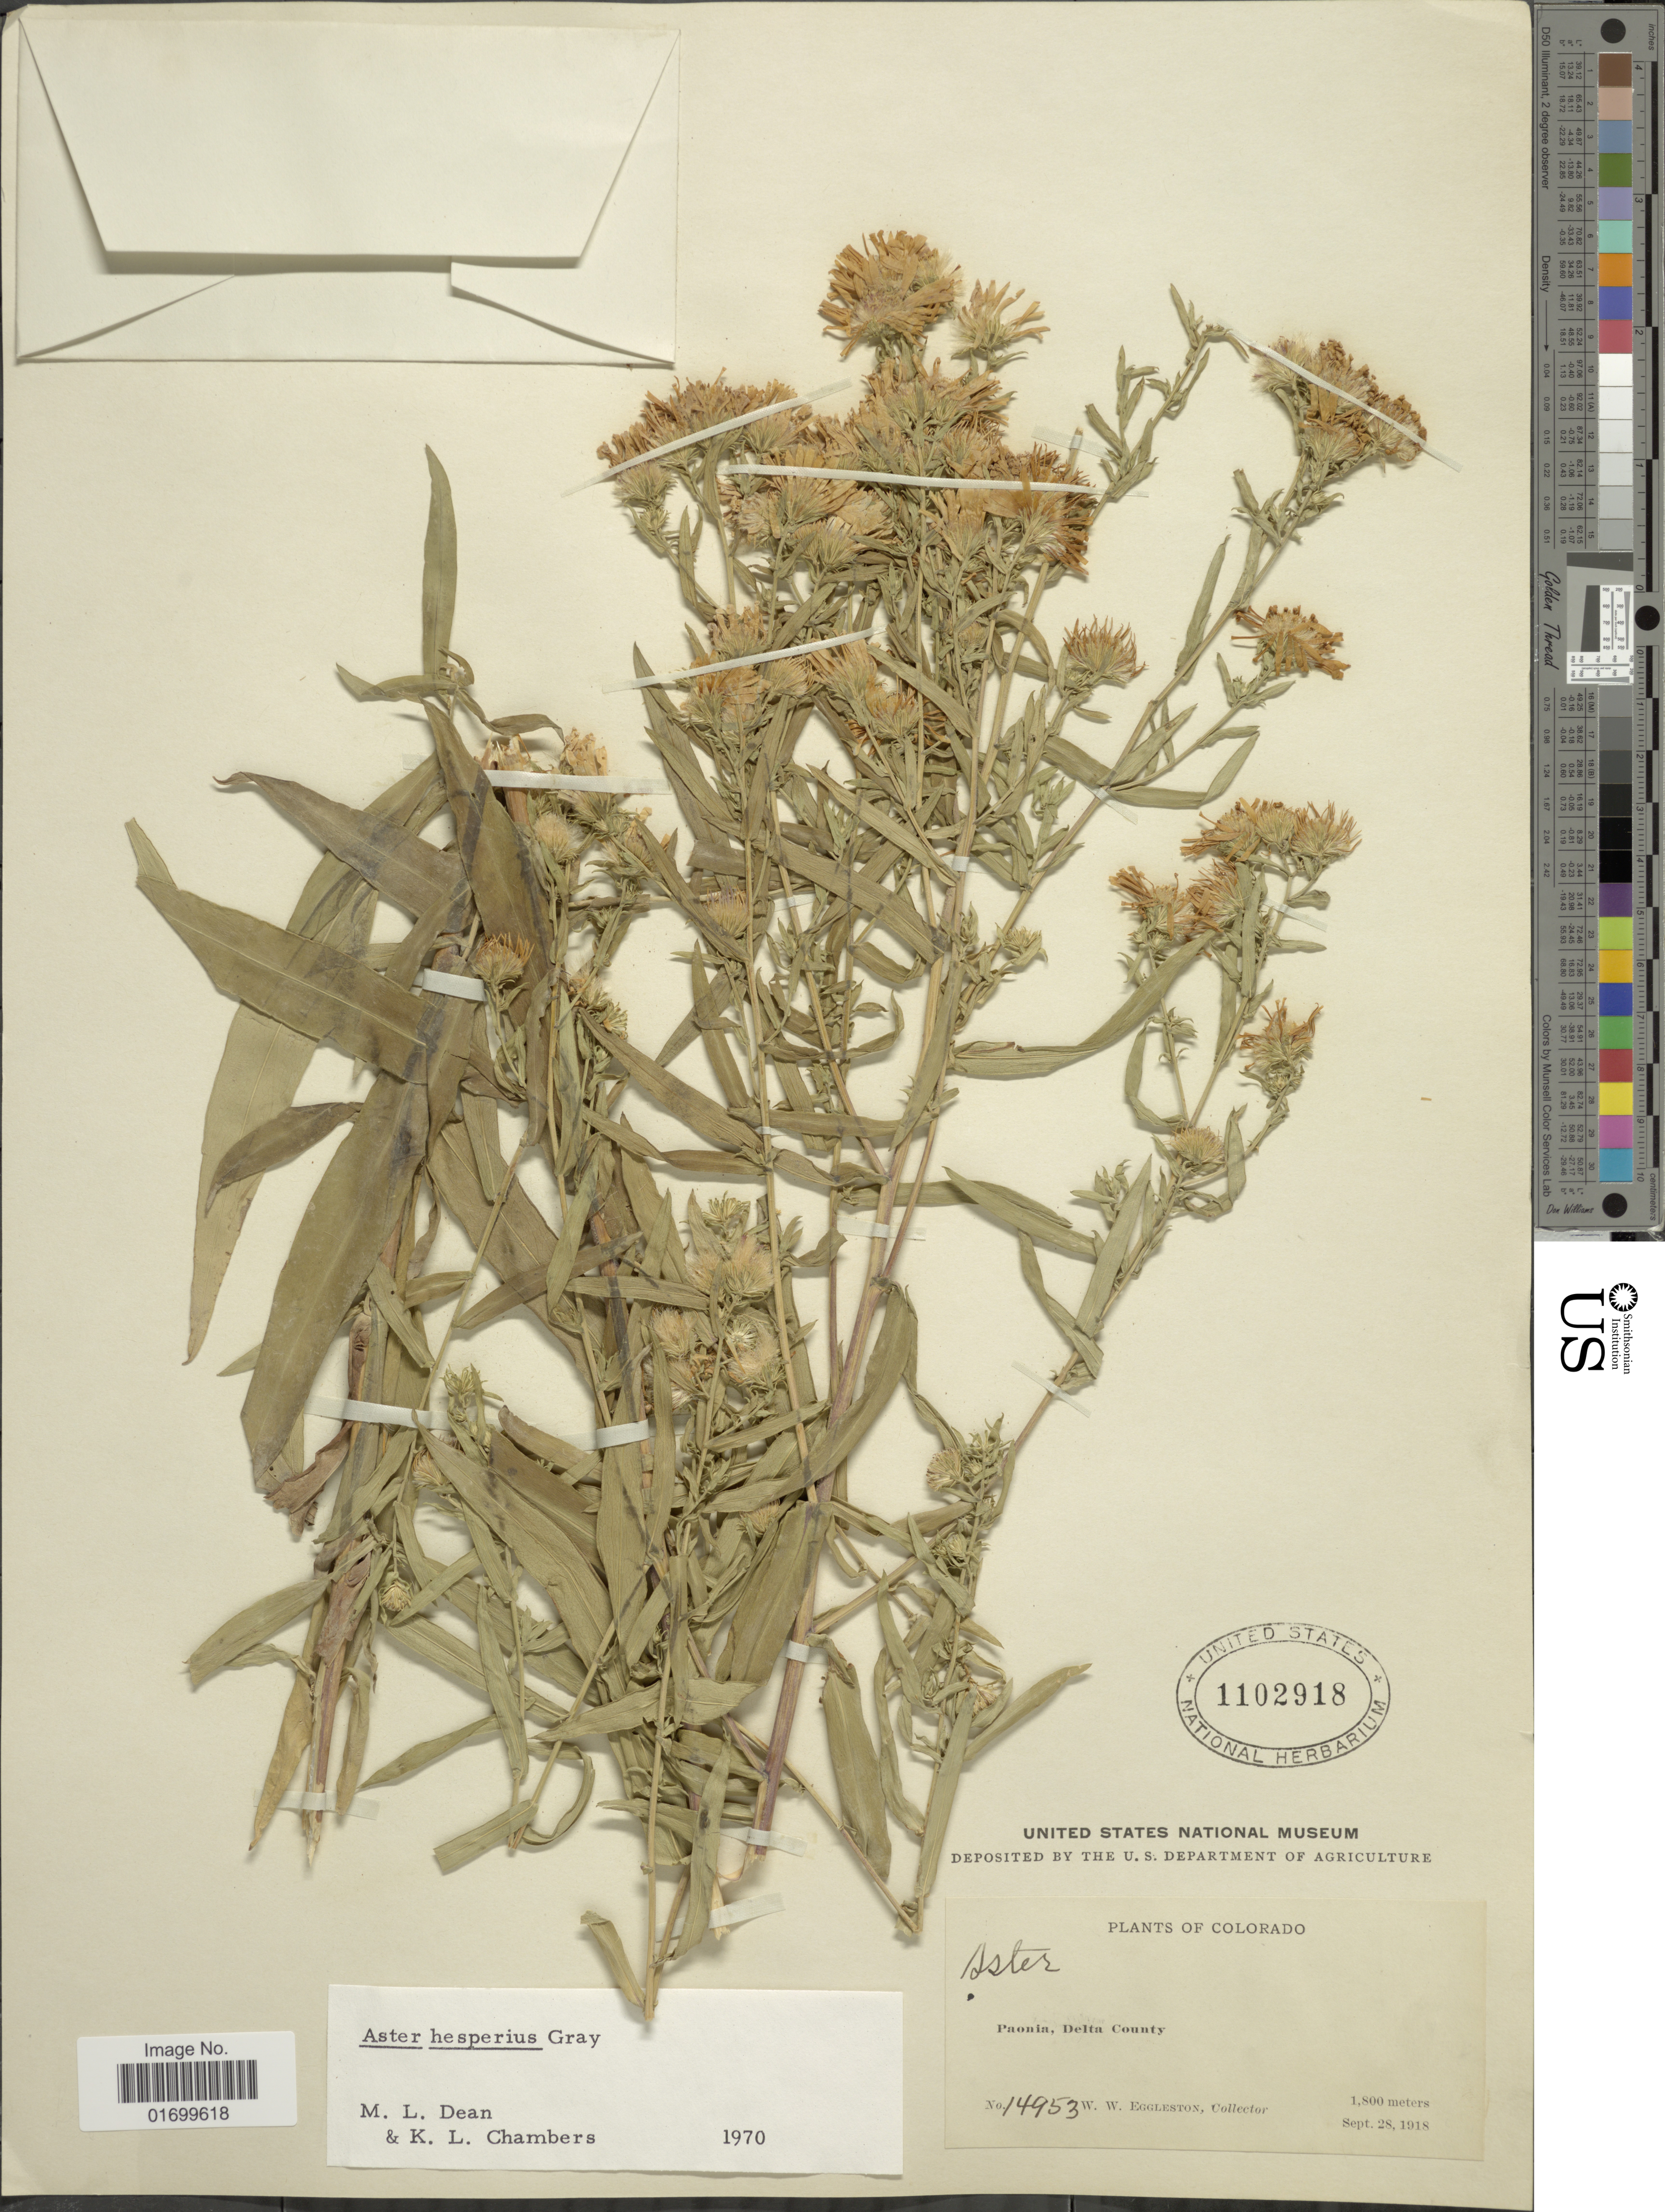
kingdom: Plantae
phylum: Tracheophyta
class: Magnoliopsida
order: Asterales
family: Asteraceae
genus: Symphyotrichum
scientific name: Symphyotrichum hesperium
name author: (A. Gray) Á. Löve & D. Löve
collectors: W. W. Eggleston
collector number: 14953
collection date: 1918-09-28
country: United States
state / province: Colorado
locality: Paonia, Delta County.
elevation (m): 1800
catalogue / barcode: US 1102918